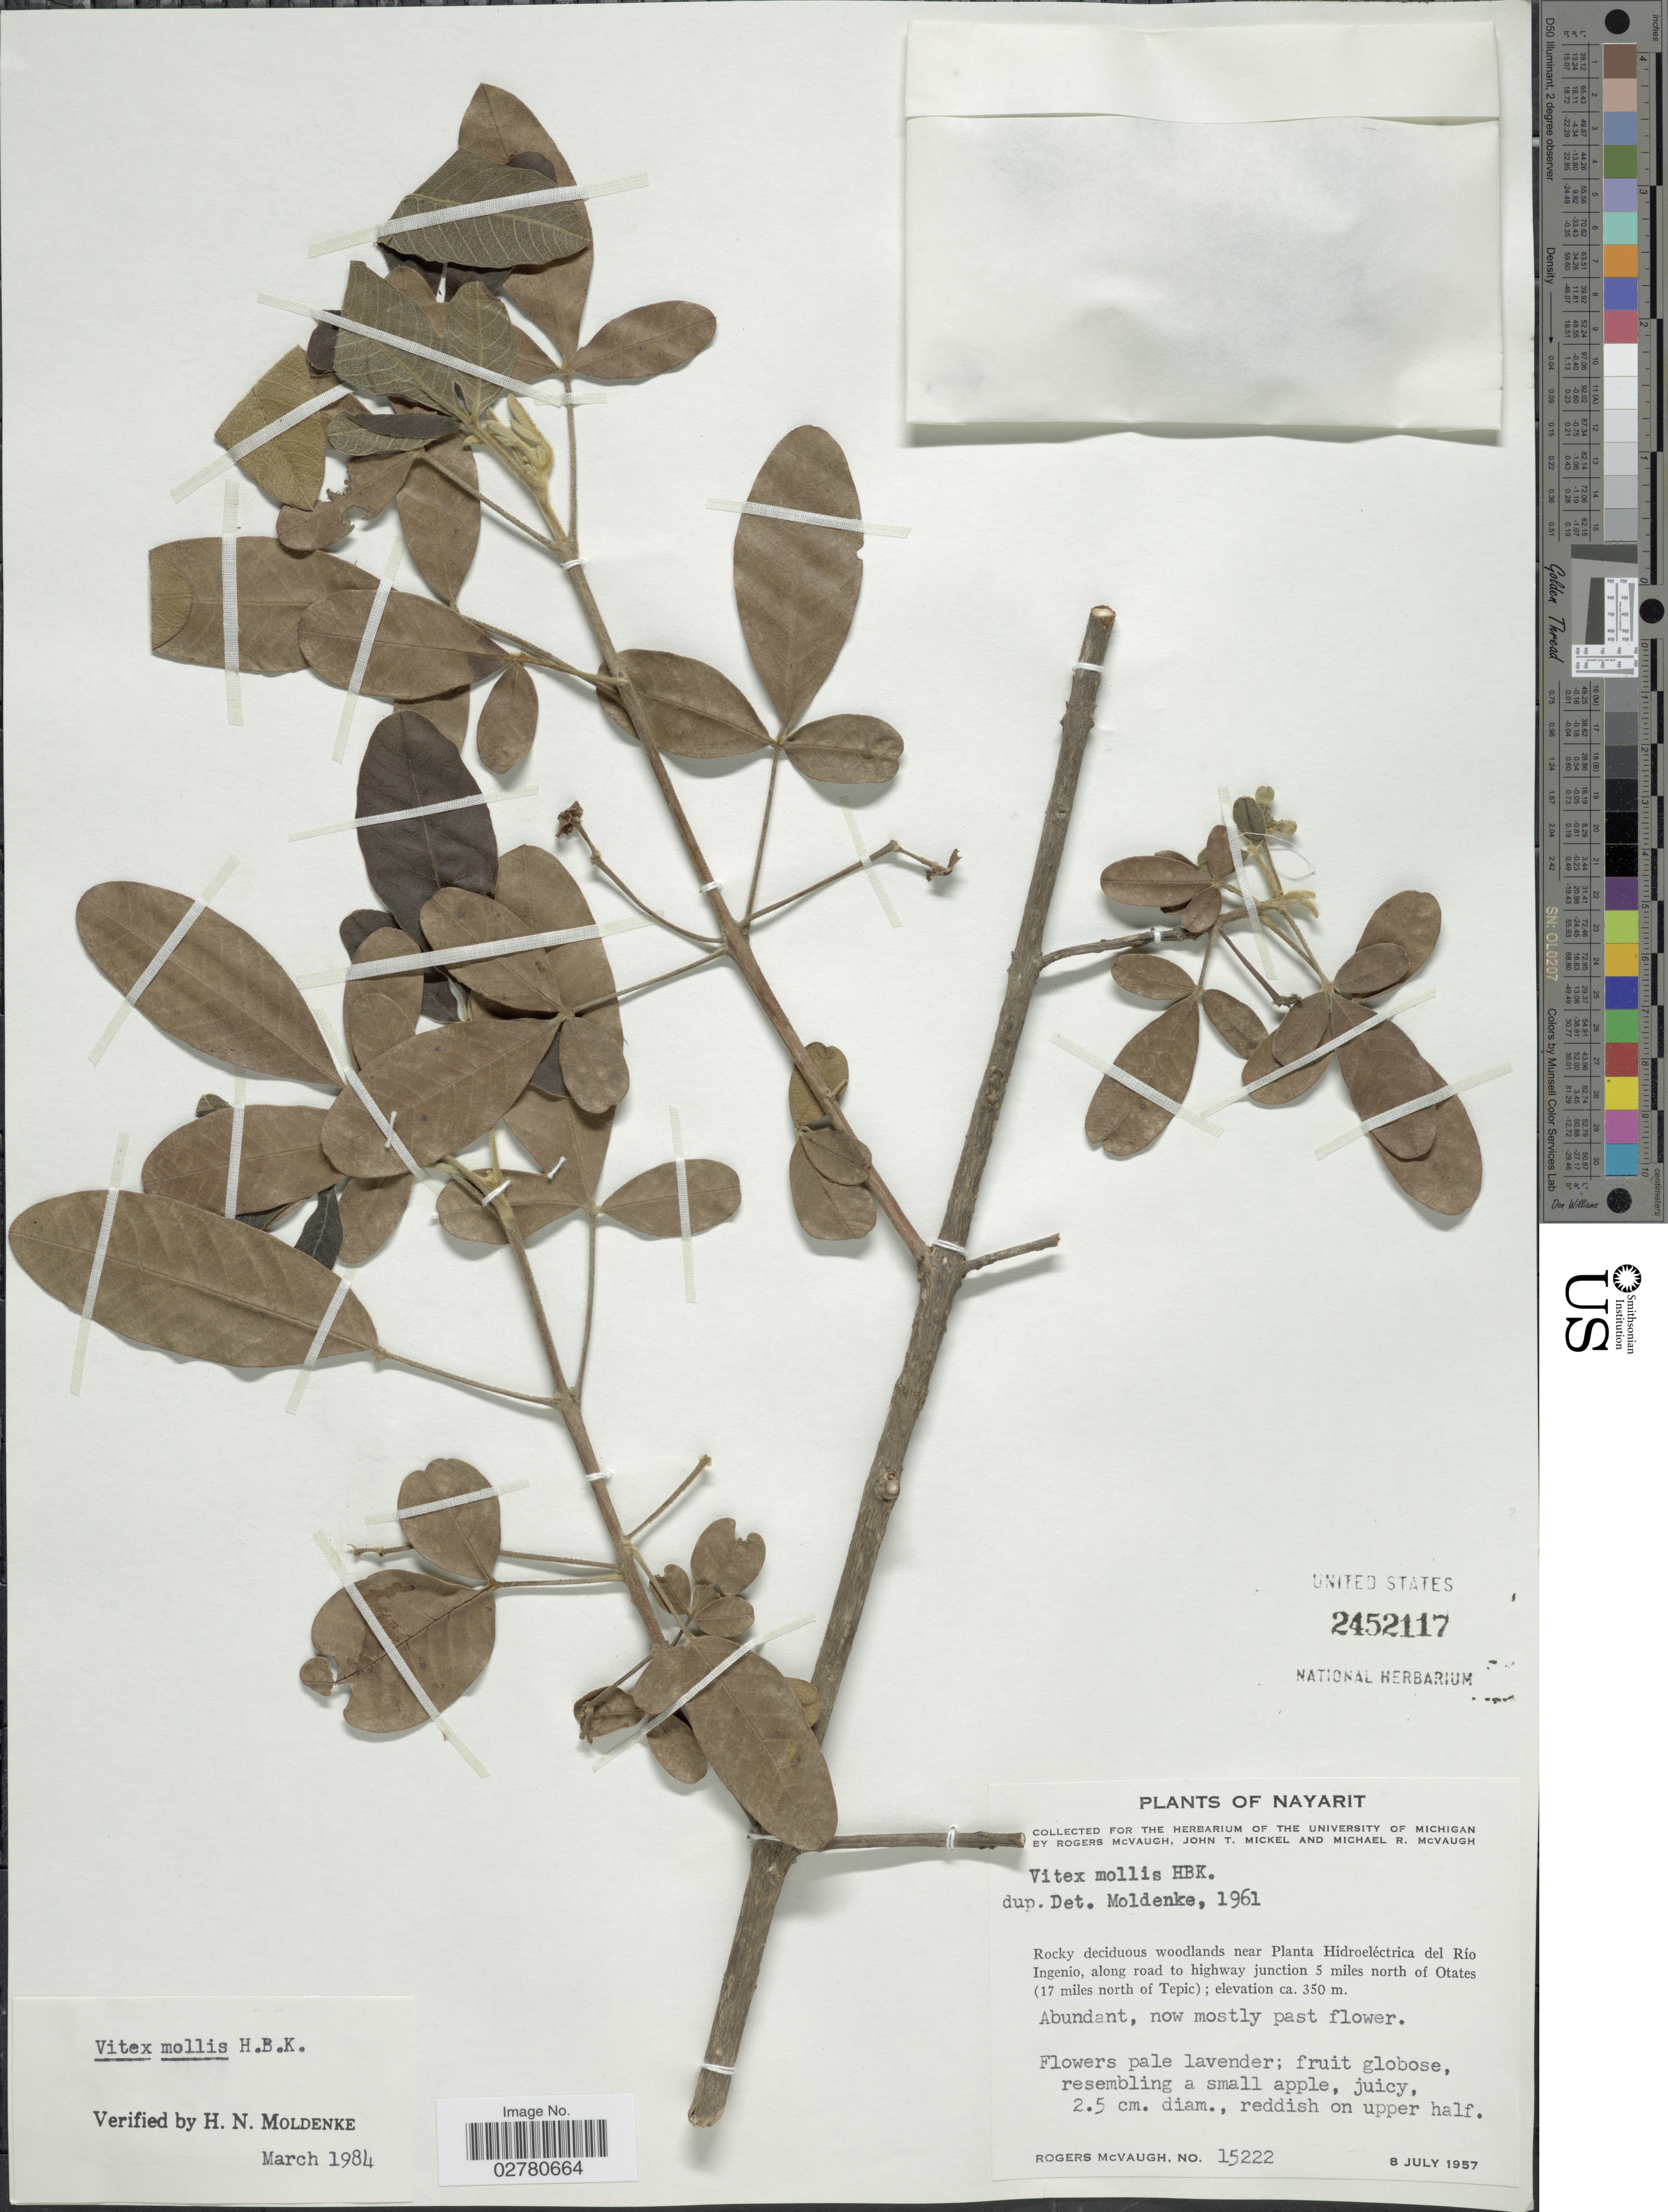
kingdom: Plantae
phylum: Tracheophyta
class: Magnoliopsida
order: Lamiales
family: Lamiaceae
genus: Vitex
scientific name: Vitex mollis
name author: Kunth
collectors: R. McVaugh, J. T. Mickel & M. R. McVaugh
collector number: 15222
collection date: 1957-07-08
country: Mexico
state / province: Nayarit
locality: Rocky deciduous woodlands near Planta Hidroeléctrica del Río Ingenio, along road to highway junction 5 miles north of Otates (17 miles north of Tepic).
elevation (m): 350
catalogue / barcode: US 2452117